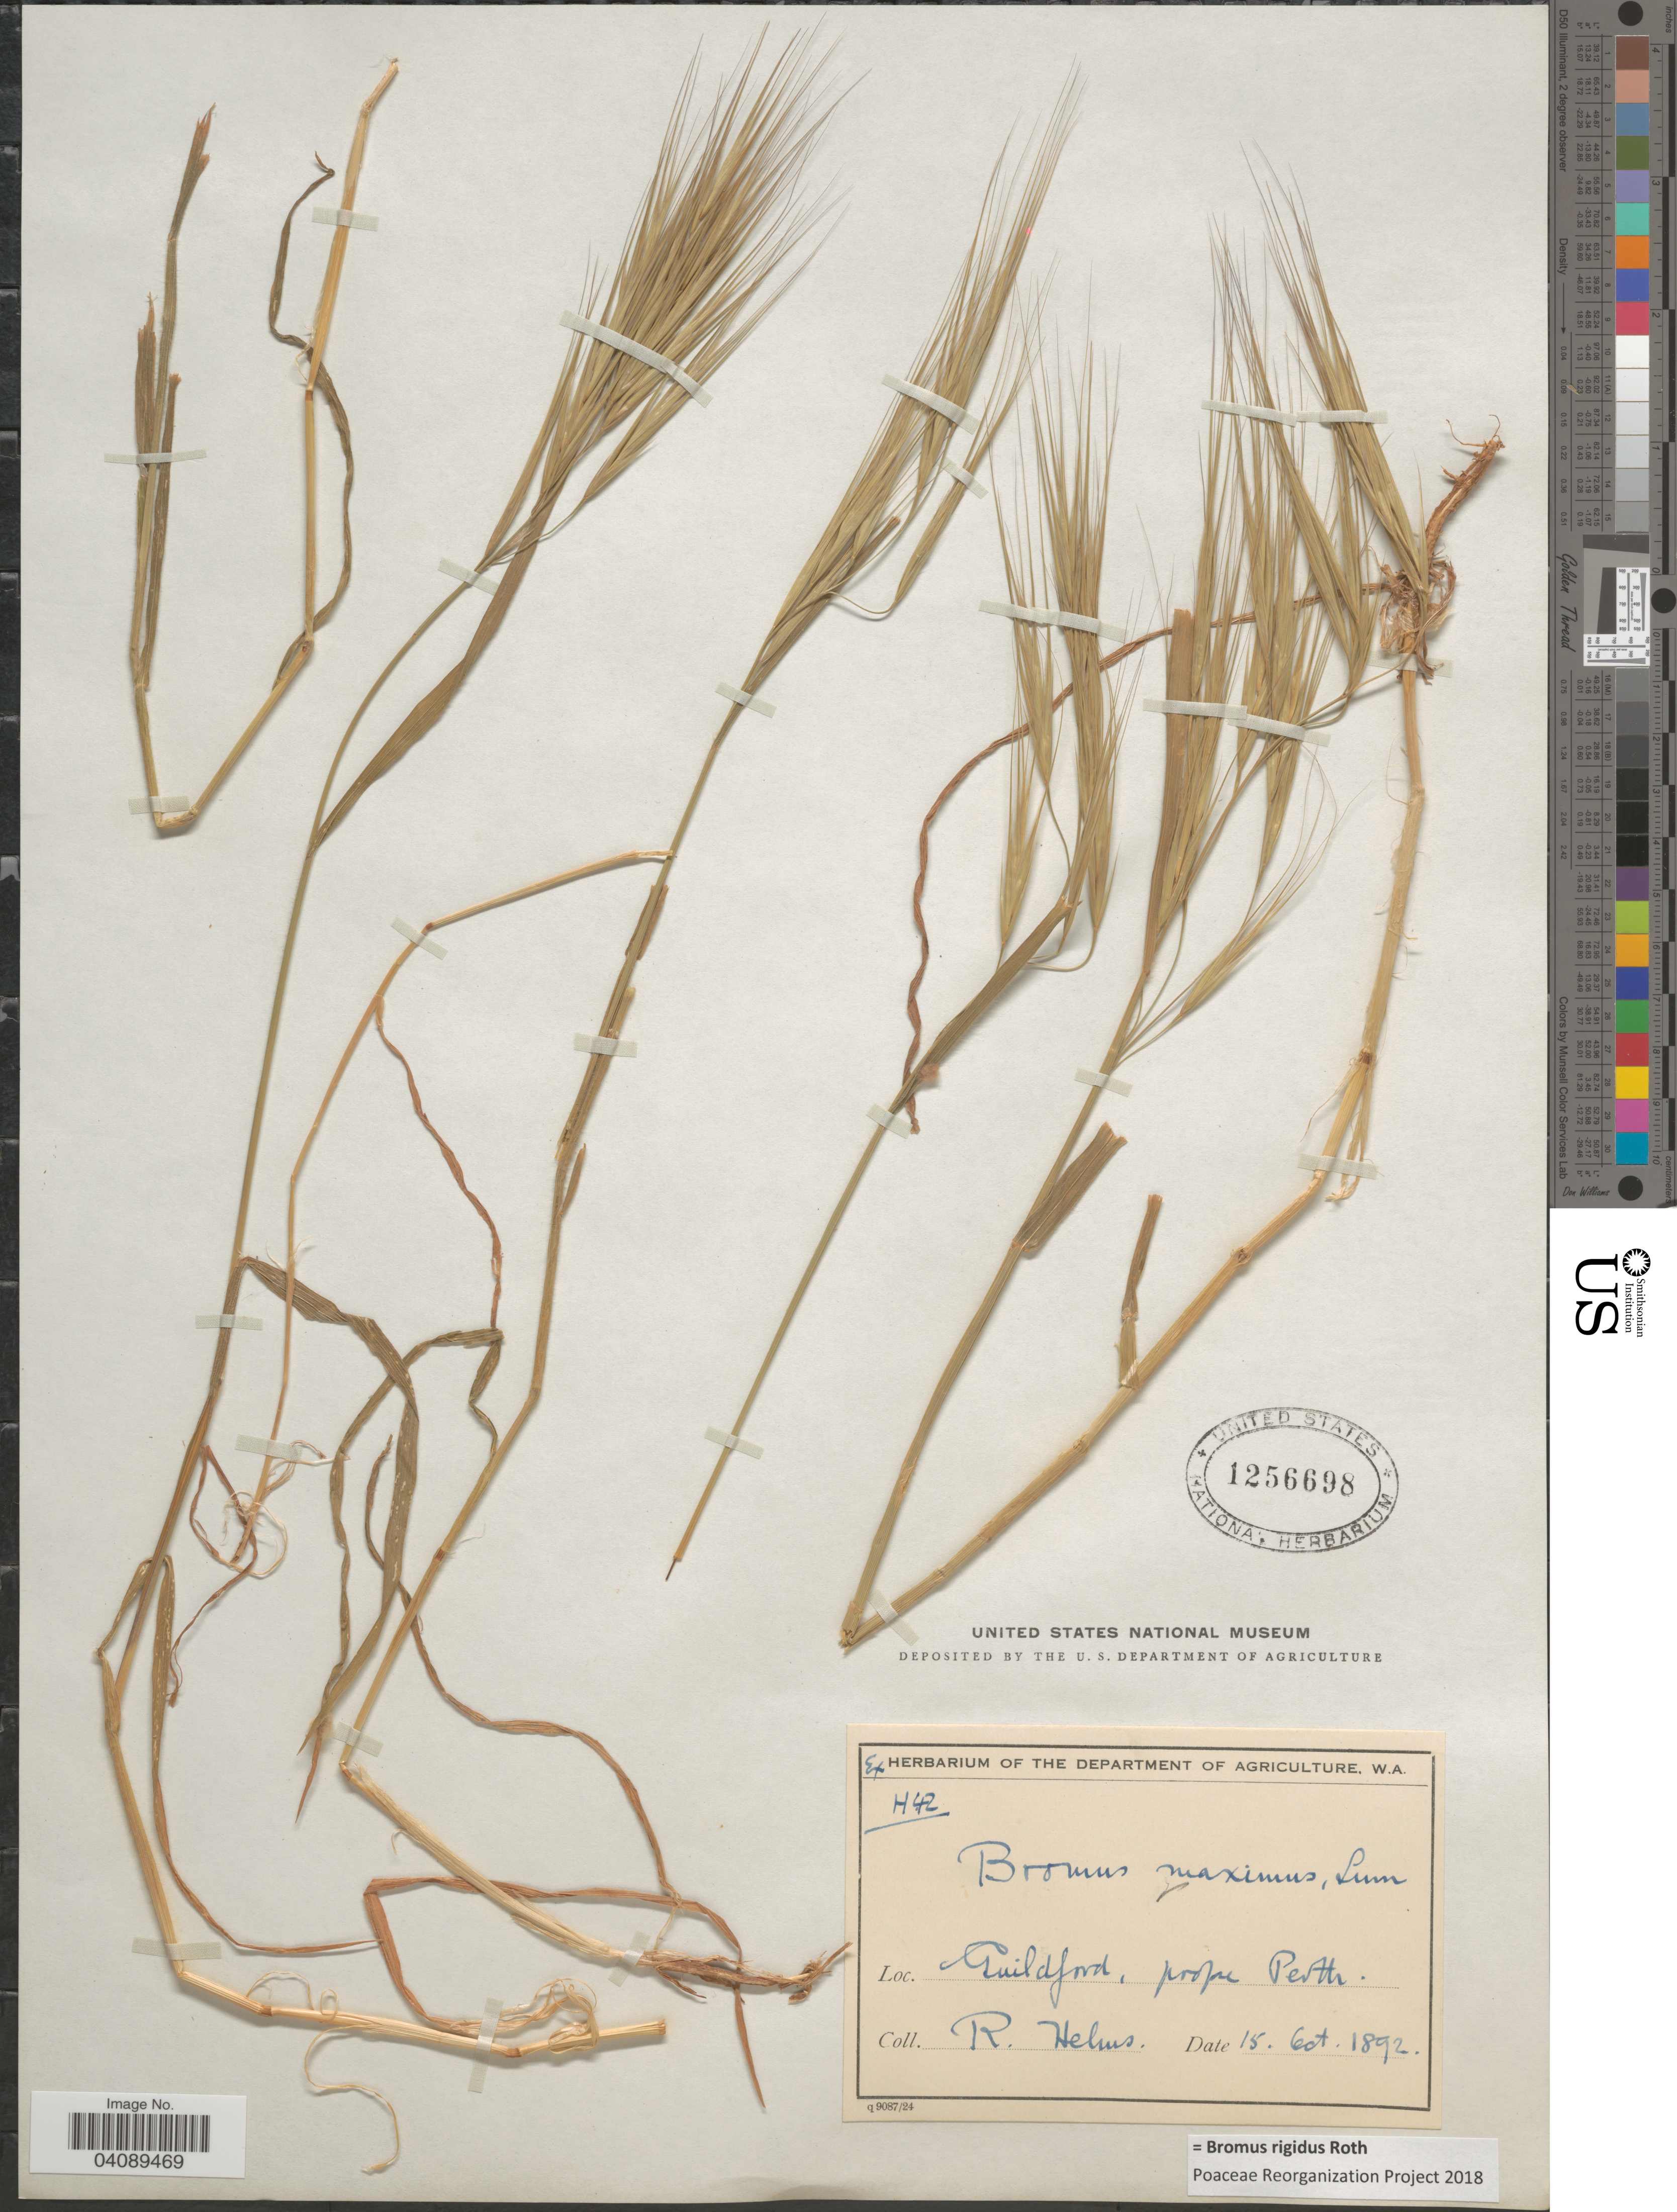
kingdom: Plantae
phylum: Tracheophyta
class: Liliopsida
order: Poales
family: Poaceae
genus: Bromus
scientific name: Bromus rigidus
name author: Roth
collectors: R. Helms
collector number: H42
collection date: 1892-10-15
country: Australia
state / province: Western Australia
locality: Guildford, prope Perth.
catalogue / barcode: US 1256698